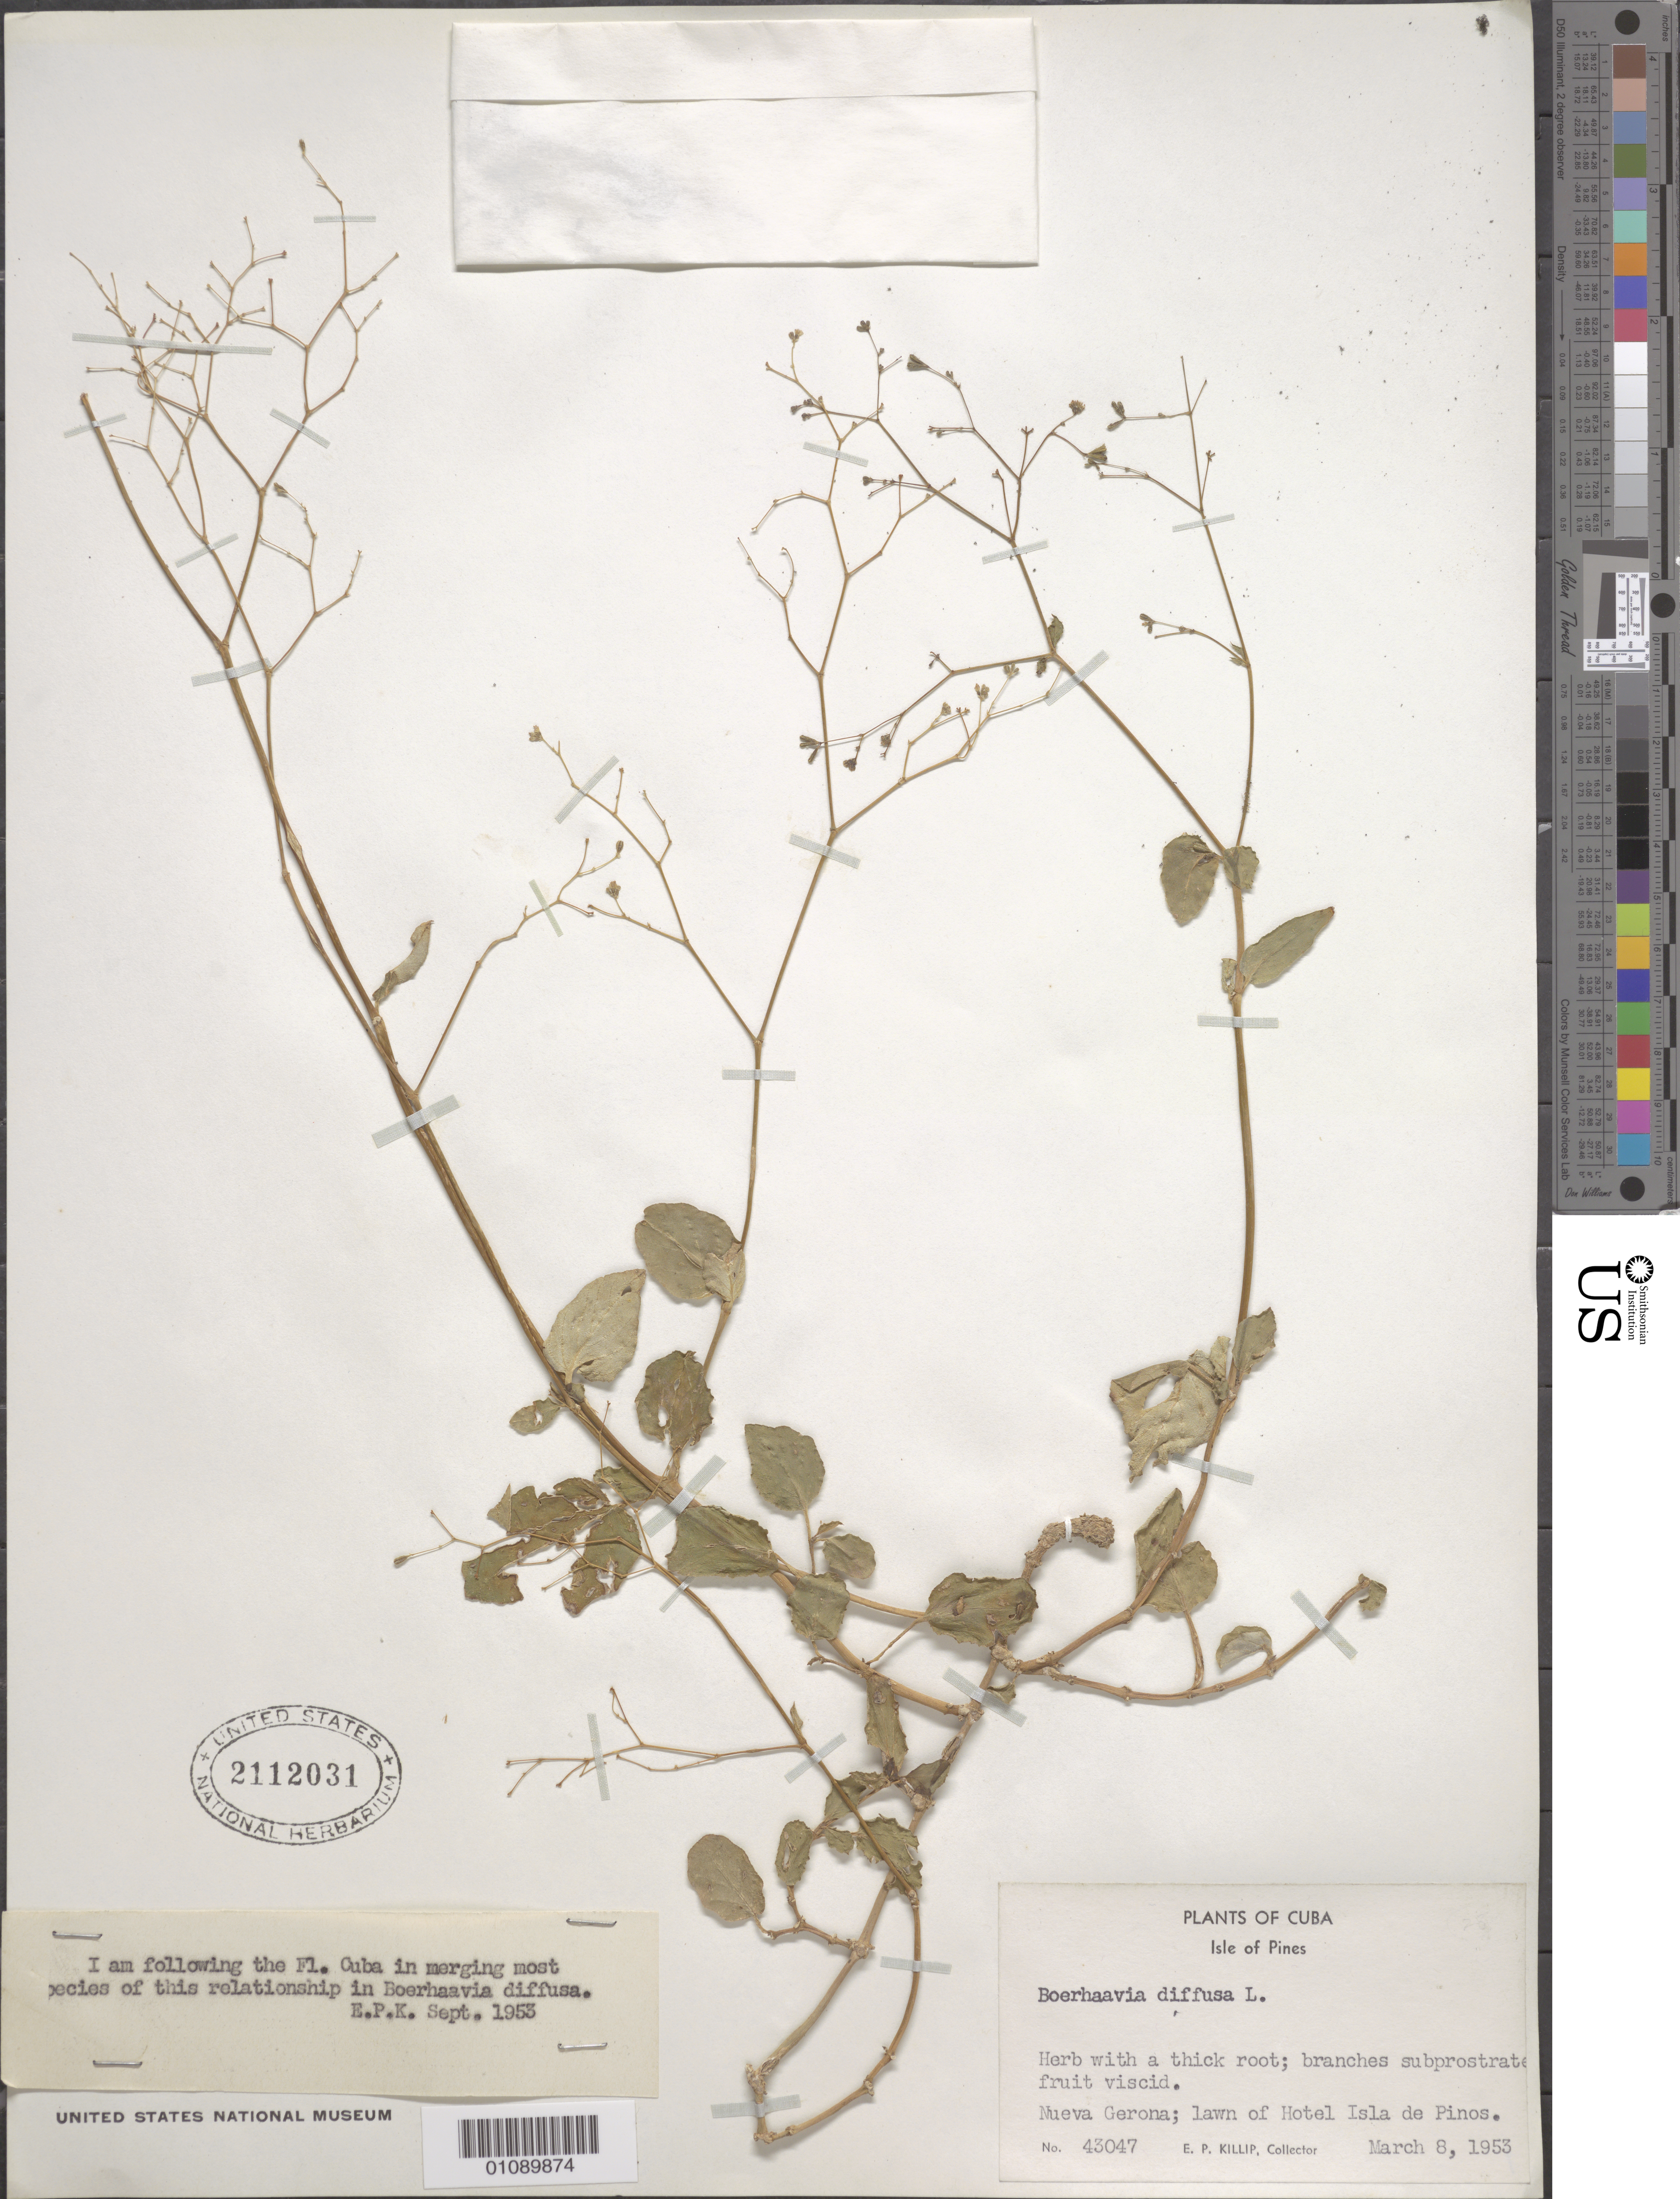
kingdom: Plantae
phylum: Tracheophyta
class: Magnoliopsida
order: Caryophyllales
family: Nyctaginaceae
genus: Boerhavia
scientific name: Boerhavia diffusa var. diffusa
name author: L.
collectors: E. P. Killip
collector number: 43047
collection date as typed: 08 Mar 1953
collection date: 1953-03-08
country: Cuba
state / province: Isla de La Juventud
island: Isla de la Juventud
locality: Isle of Pinees, Nueva Gerona; lawn of Hotel Isla de Pinos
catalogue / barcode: US 2112031